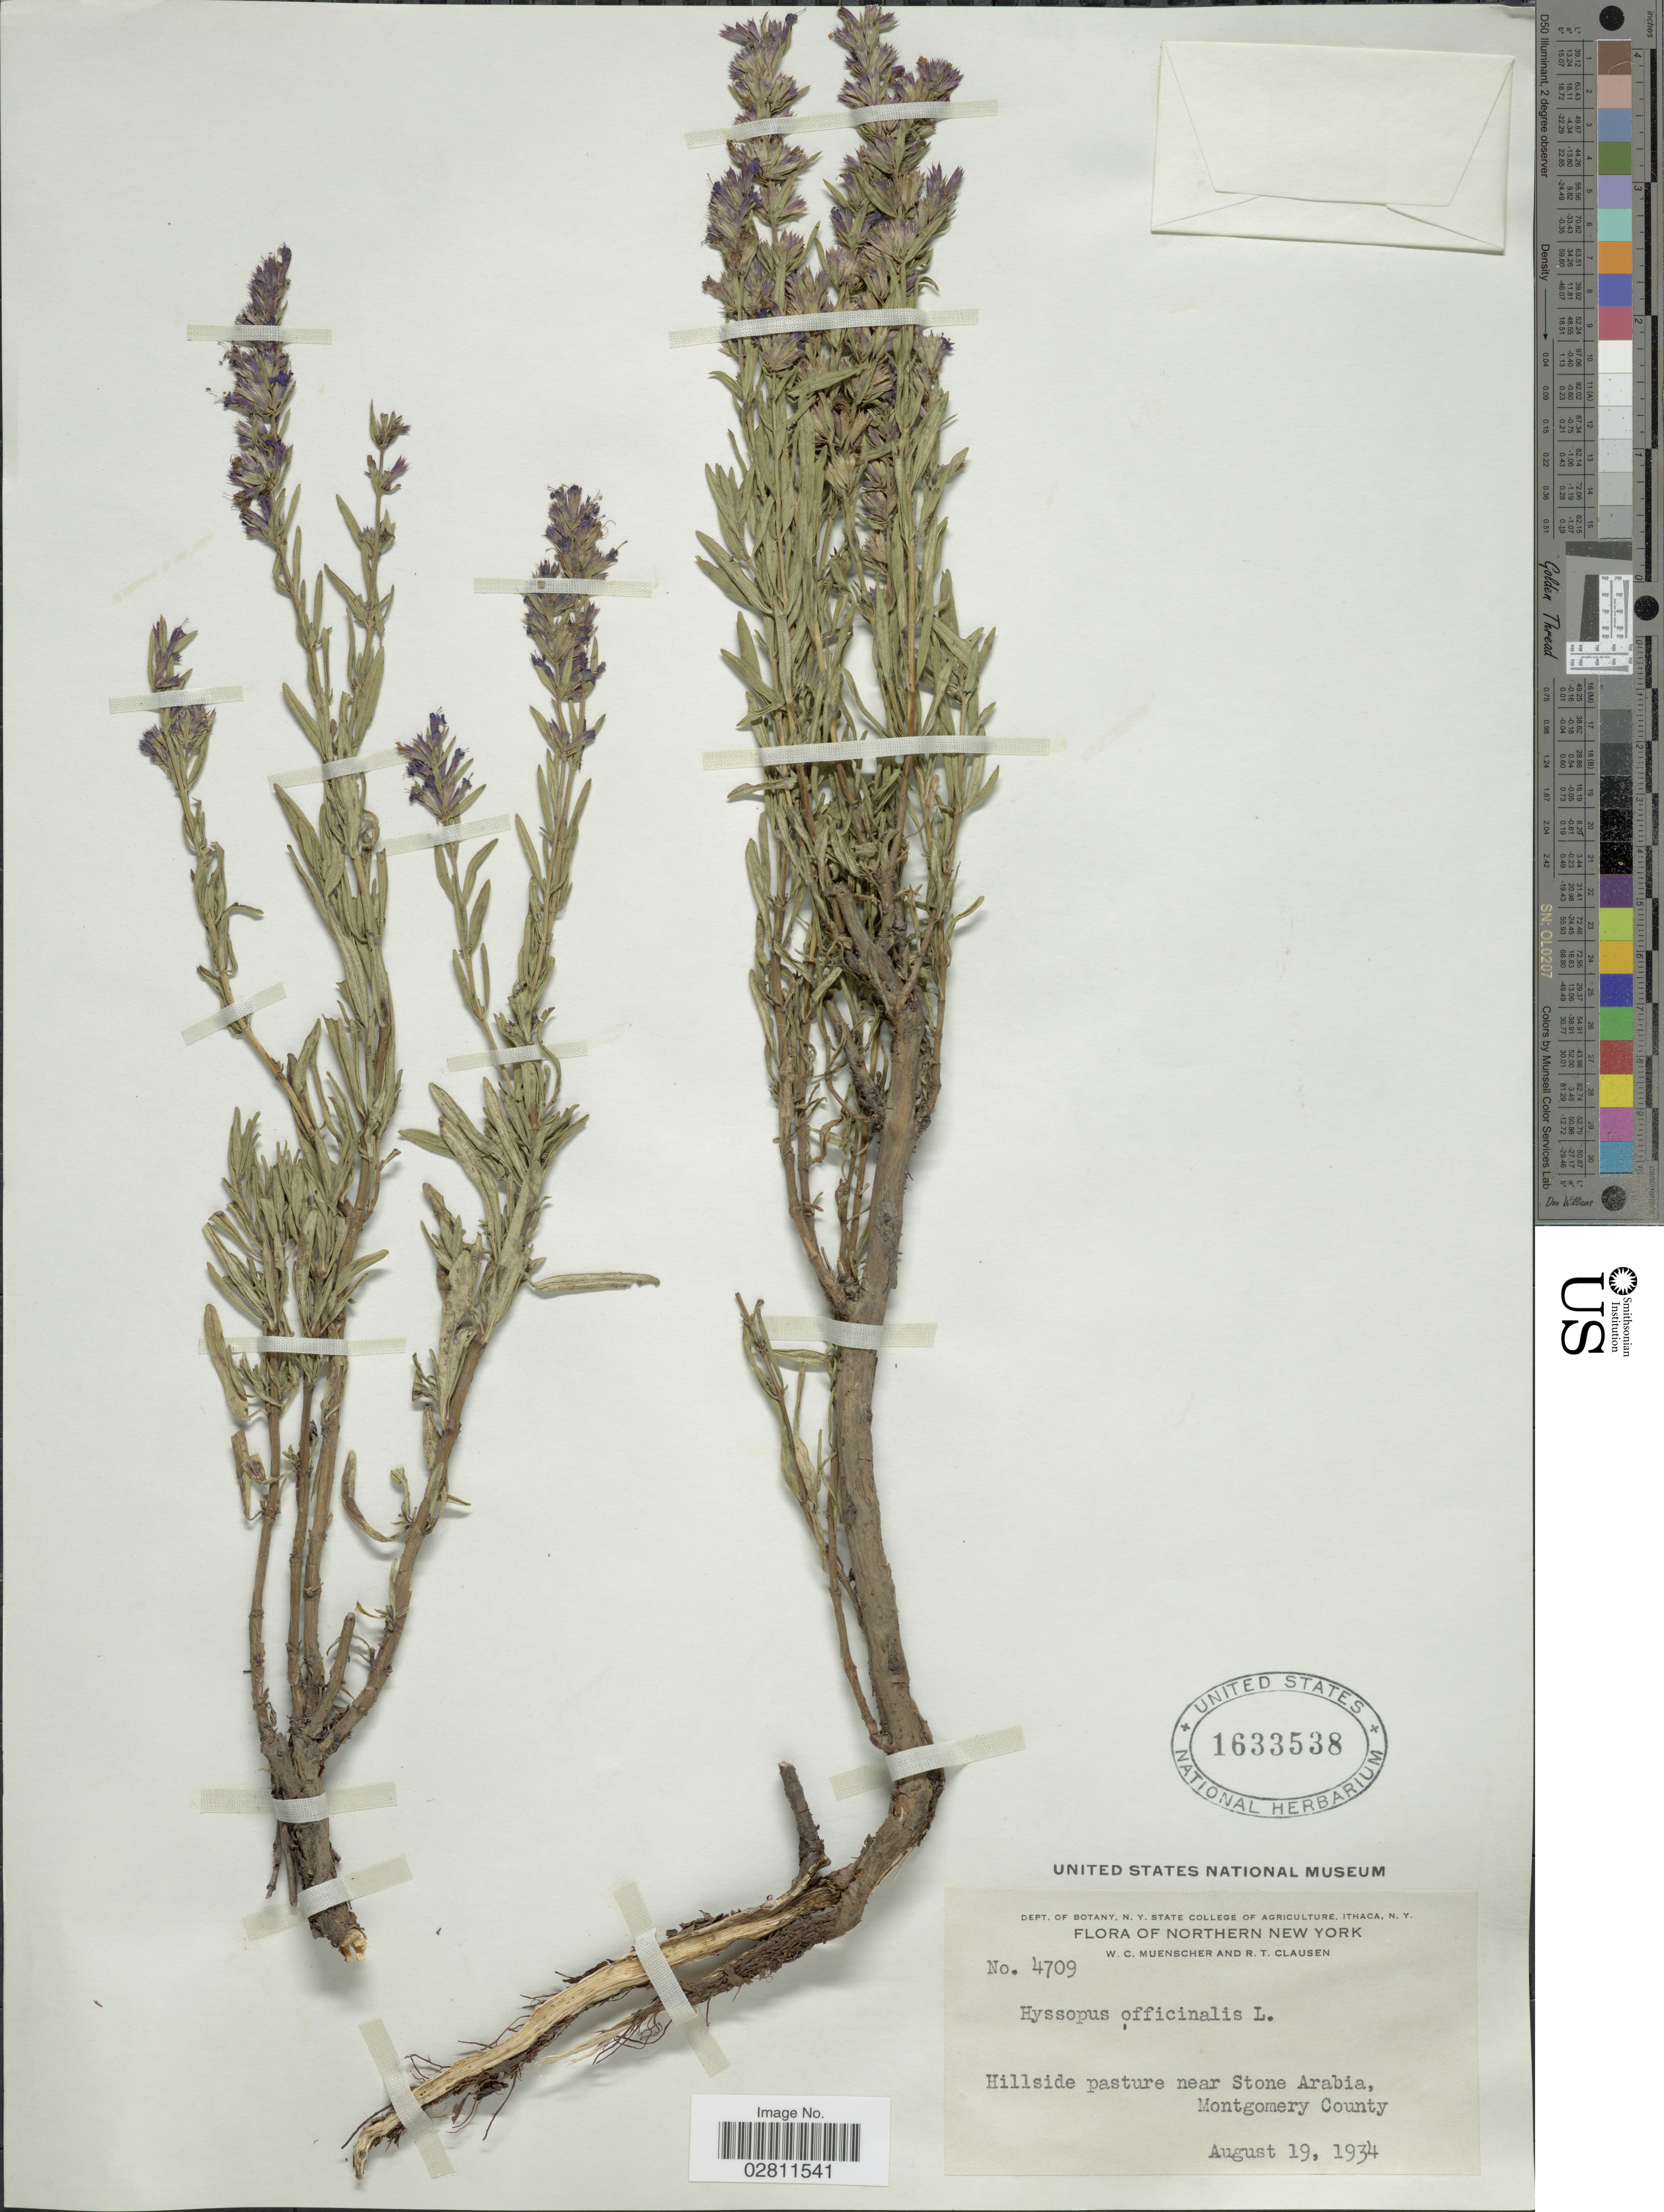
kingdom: Plantae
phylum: Tracheophyta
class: Magnoliopsida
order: Lamiales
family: Lamiaceae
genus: Hyssopus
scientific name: Hyssopus officinalis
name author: L.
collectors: W. Muenscher & R. T. Clausen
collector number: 4709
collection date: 1934-08-19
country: United States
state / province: New York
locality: Northern New York. Hillside pasture near Stone Arabia, Montgomery County.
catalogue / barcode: US 1633538